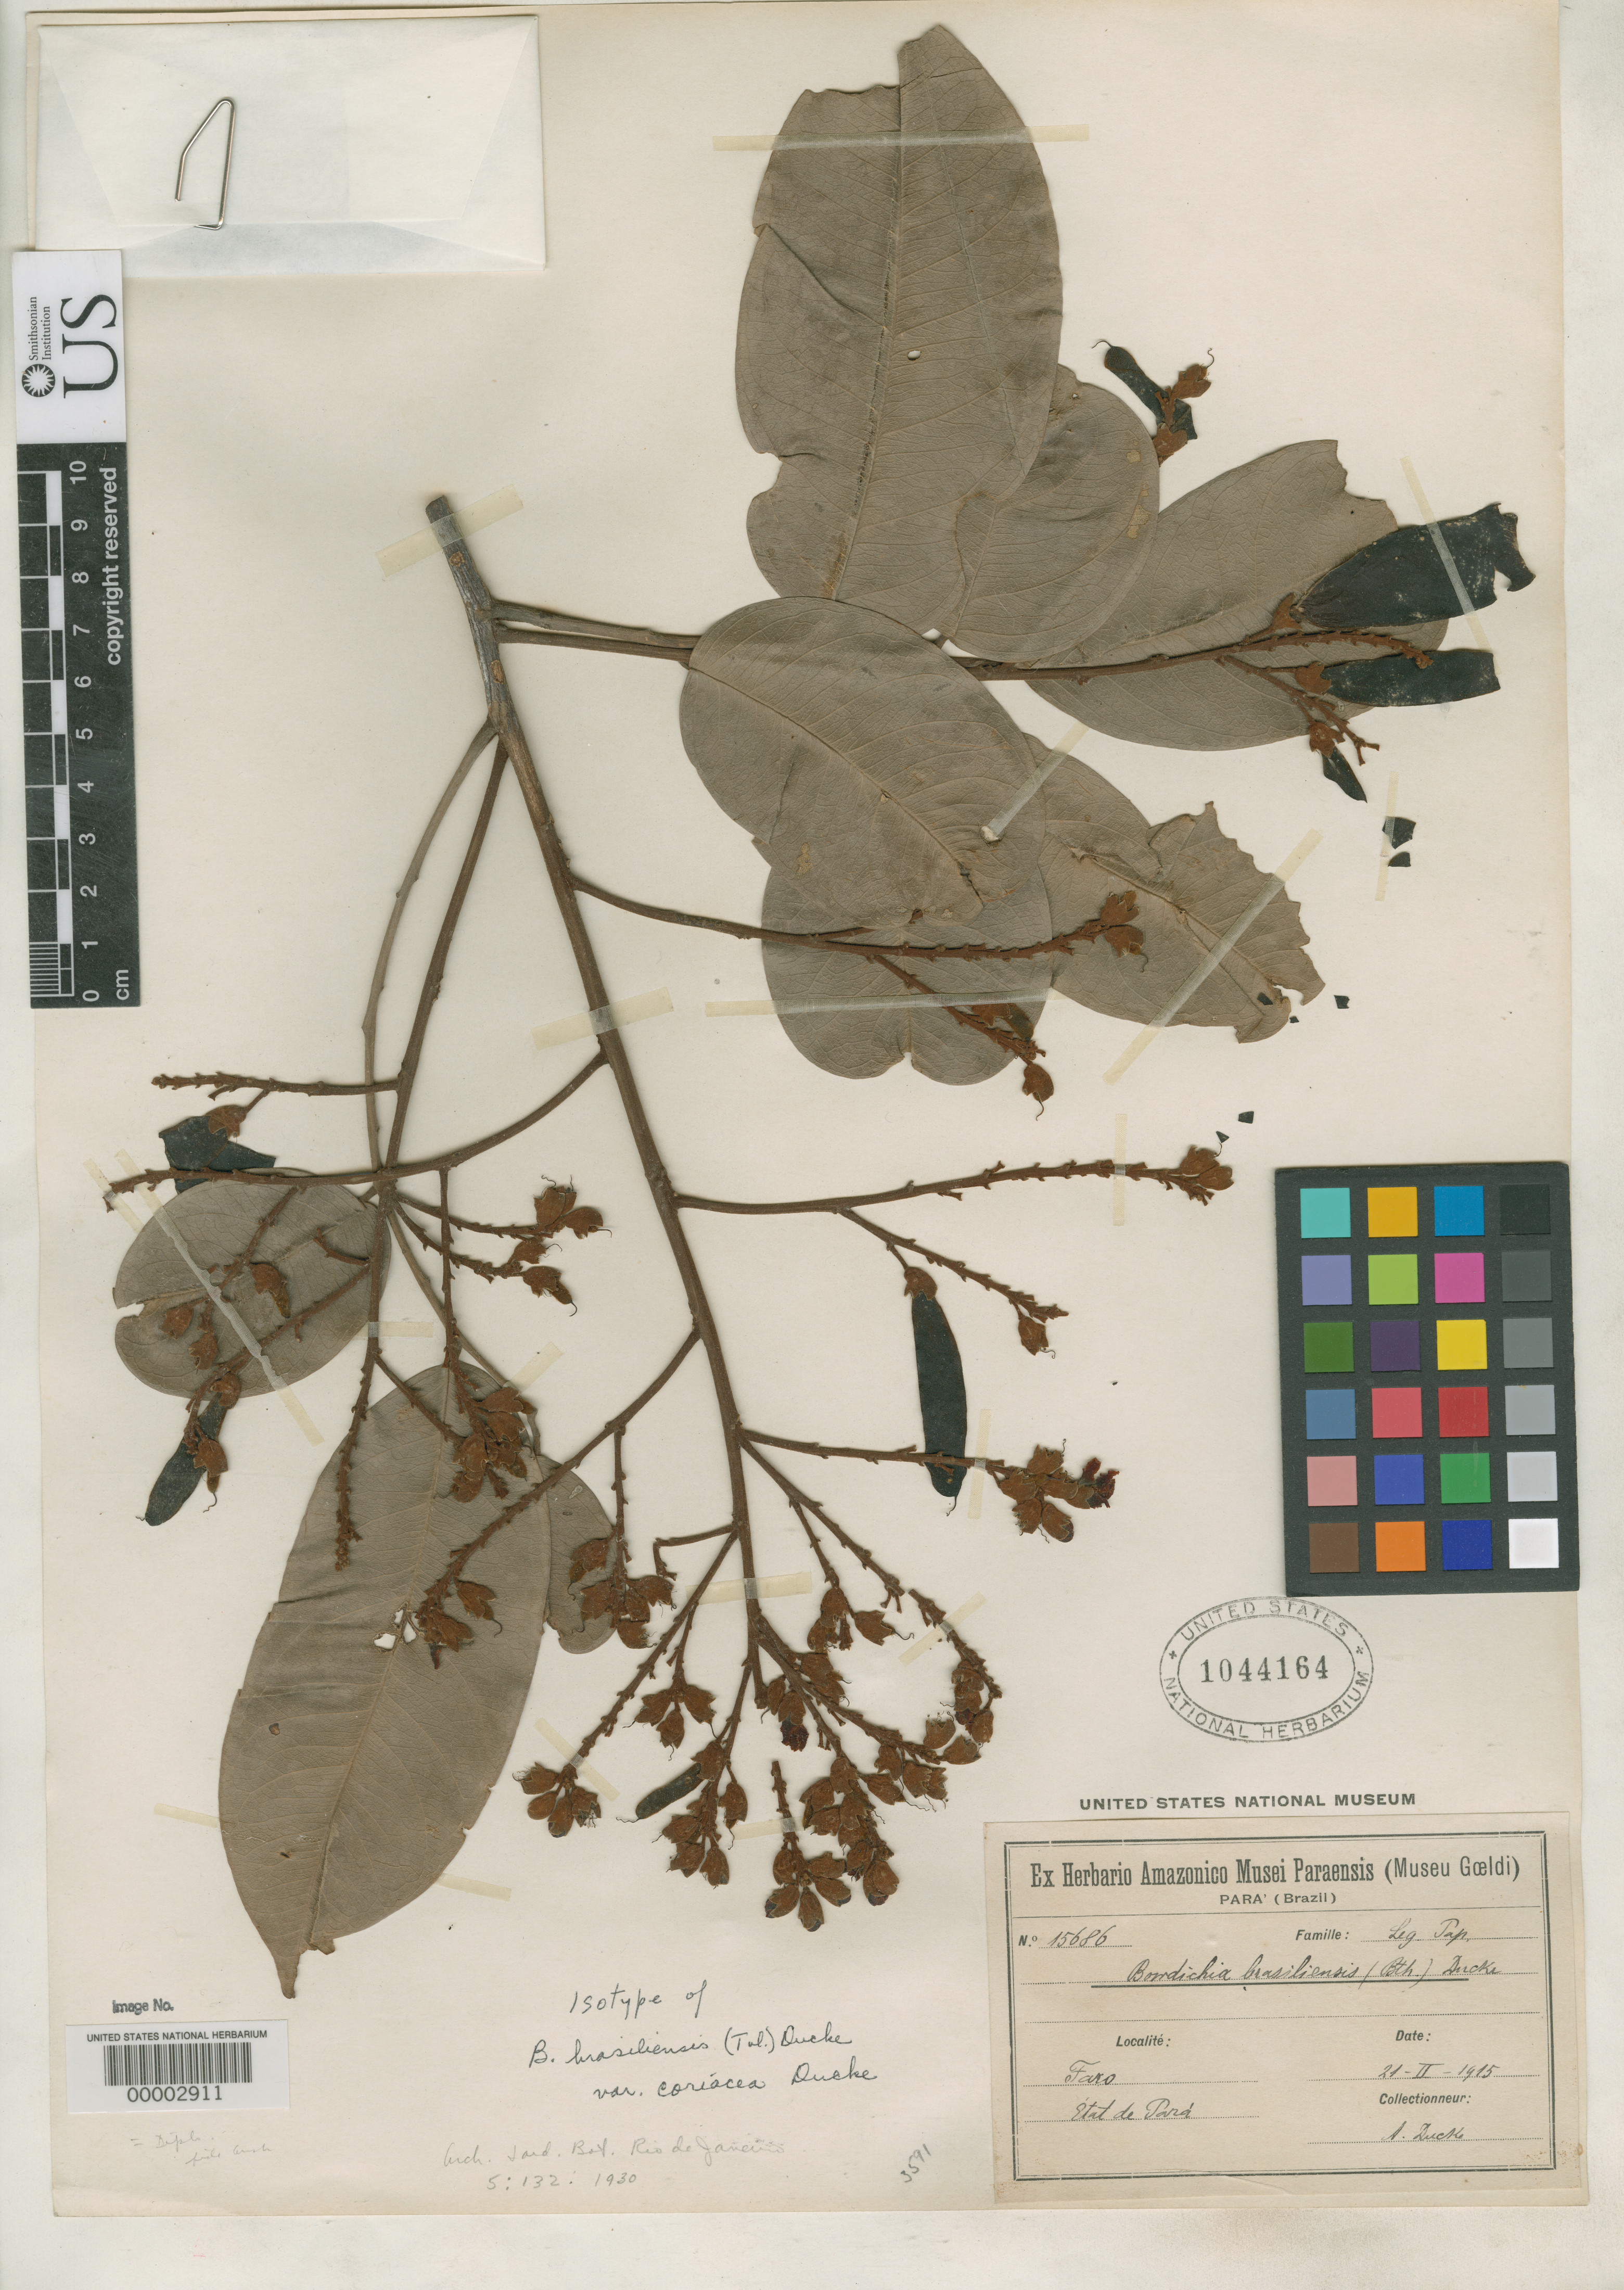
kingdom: Plantae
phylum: Tracheophyta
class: Magnoliopsida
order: Fabales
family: Fabaceae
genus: Bowdichia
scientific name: Bowdichia brasiliensis var. coriacea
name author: Ducke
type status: Isotype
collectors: A. Ducke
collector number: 15686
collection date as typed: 21 Feb 1915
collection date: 1915-02-21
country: Brazil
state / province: Pará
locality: Faro.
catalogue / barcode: US 1044164